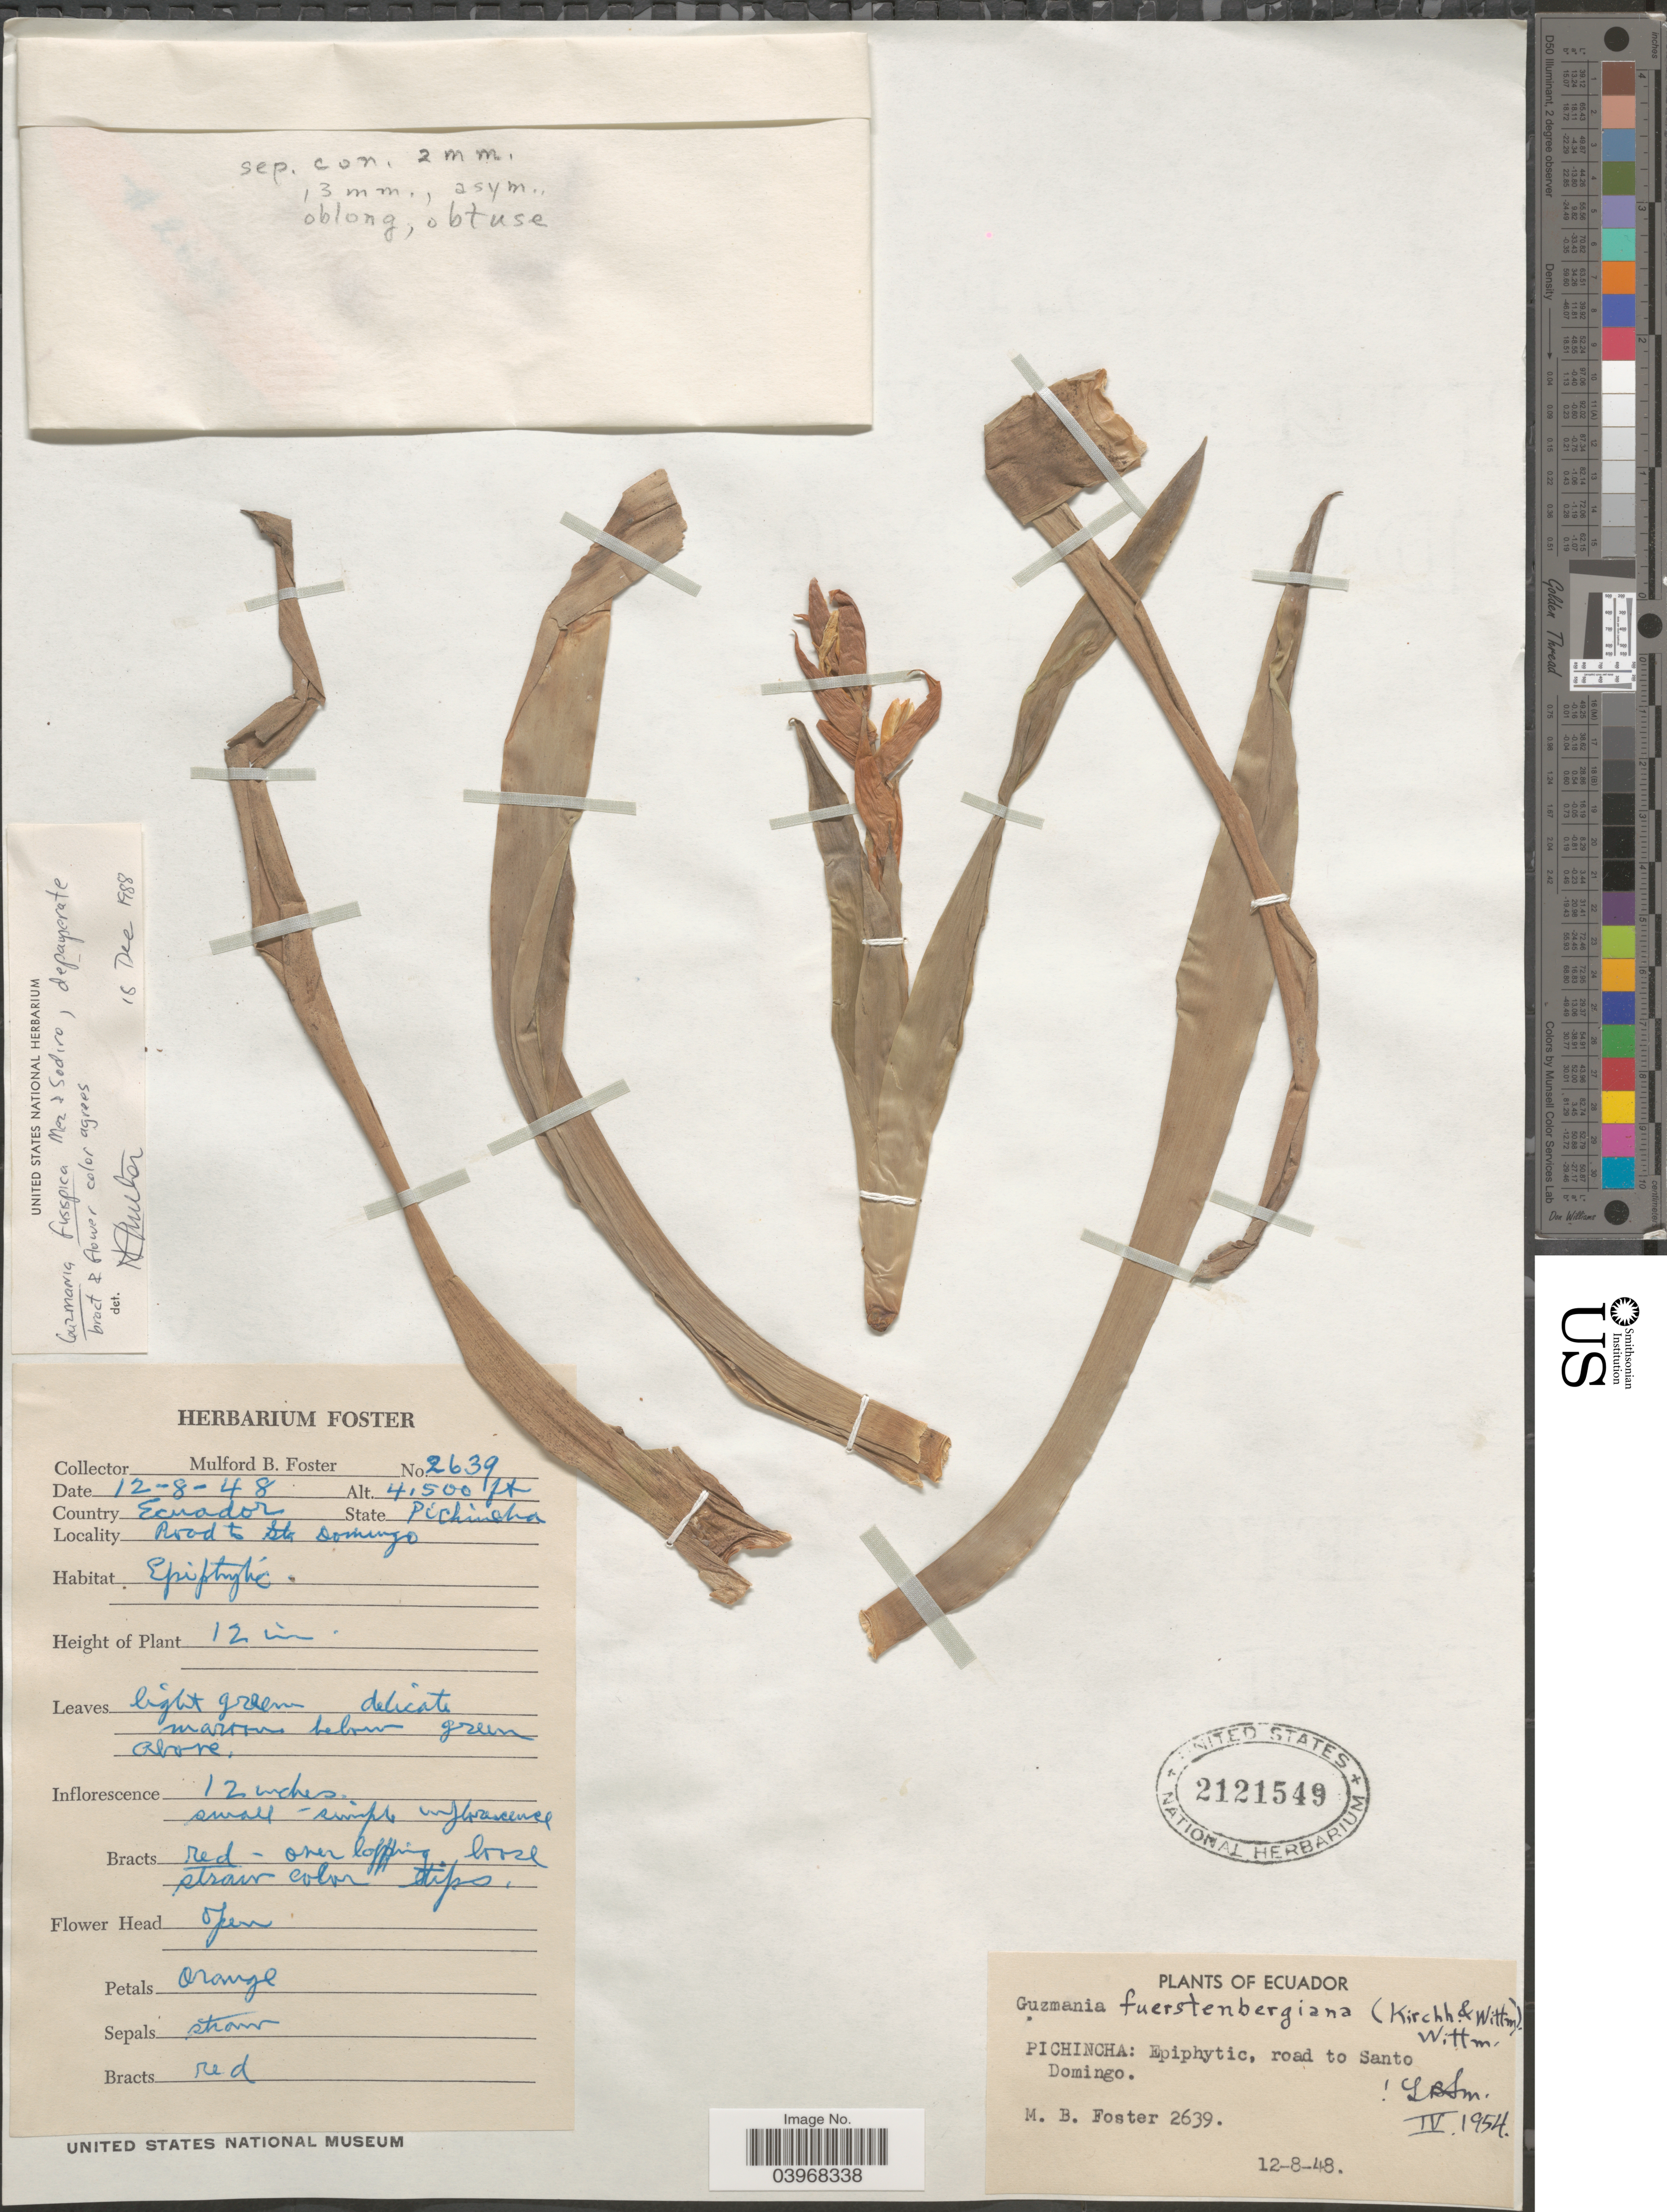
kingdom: Plantae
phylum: Tracheophyta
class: Liliopsida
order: Poales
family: Bromeliaceae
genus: Guzmania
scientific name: Guzmania fuerstenbergiana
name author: Wittm.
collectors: M. B. Foster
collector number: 2639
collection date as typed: Transcribed d/m/y: 12/8/48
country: Ecuador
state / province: Pichincha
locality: Road to Santo Domingo.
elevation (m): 1372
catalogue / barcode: US 2121549